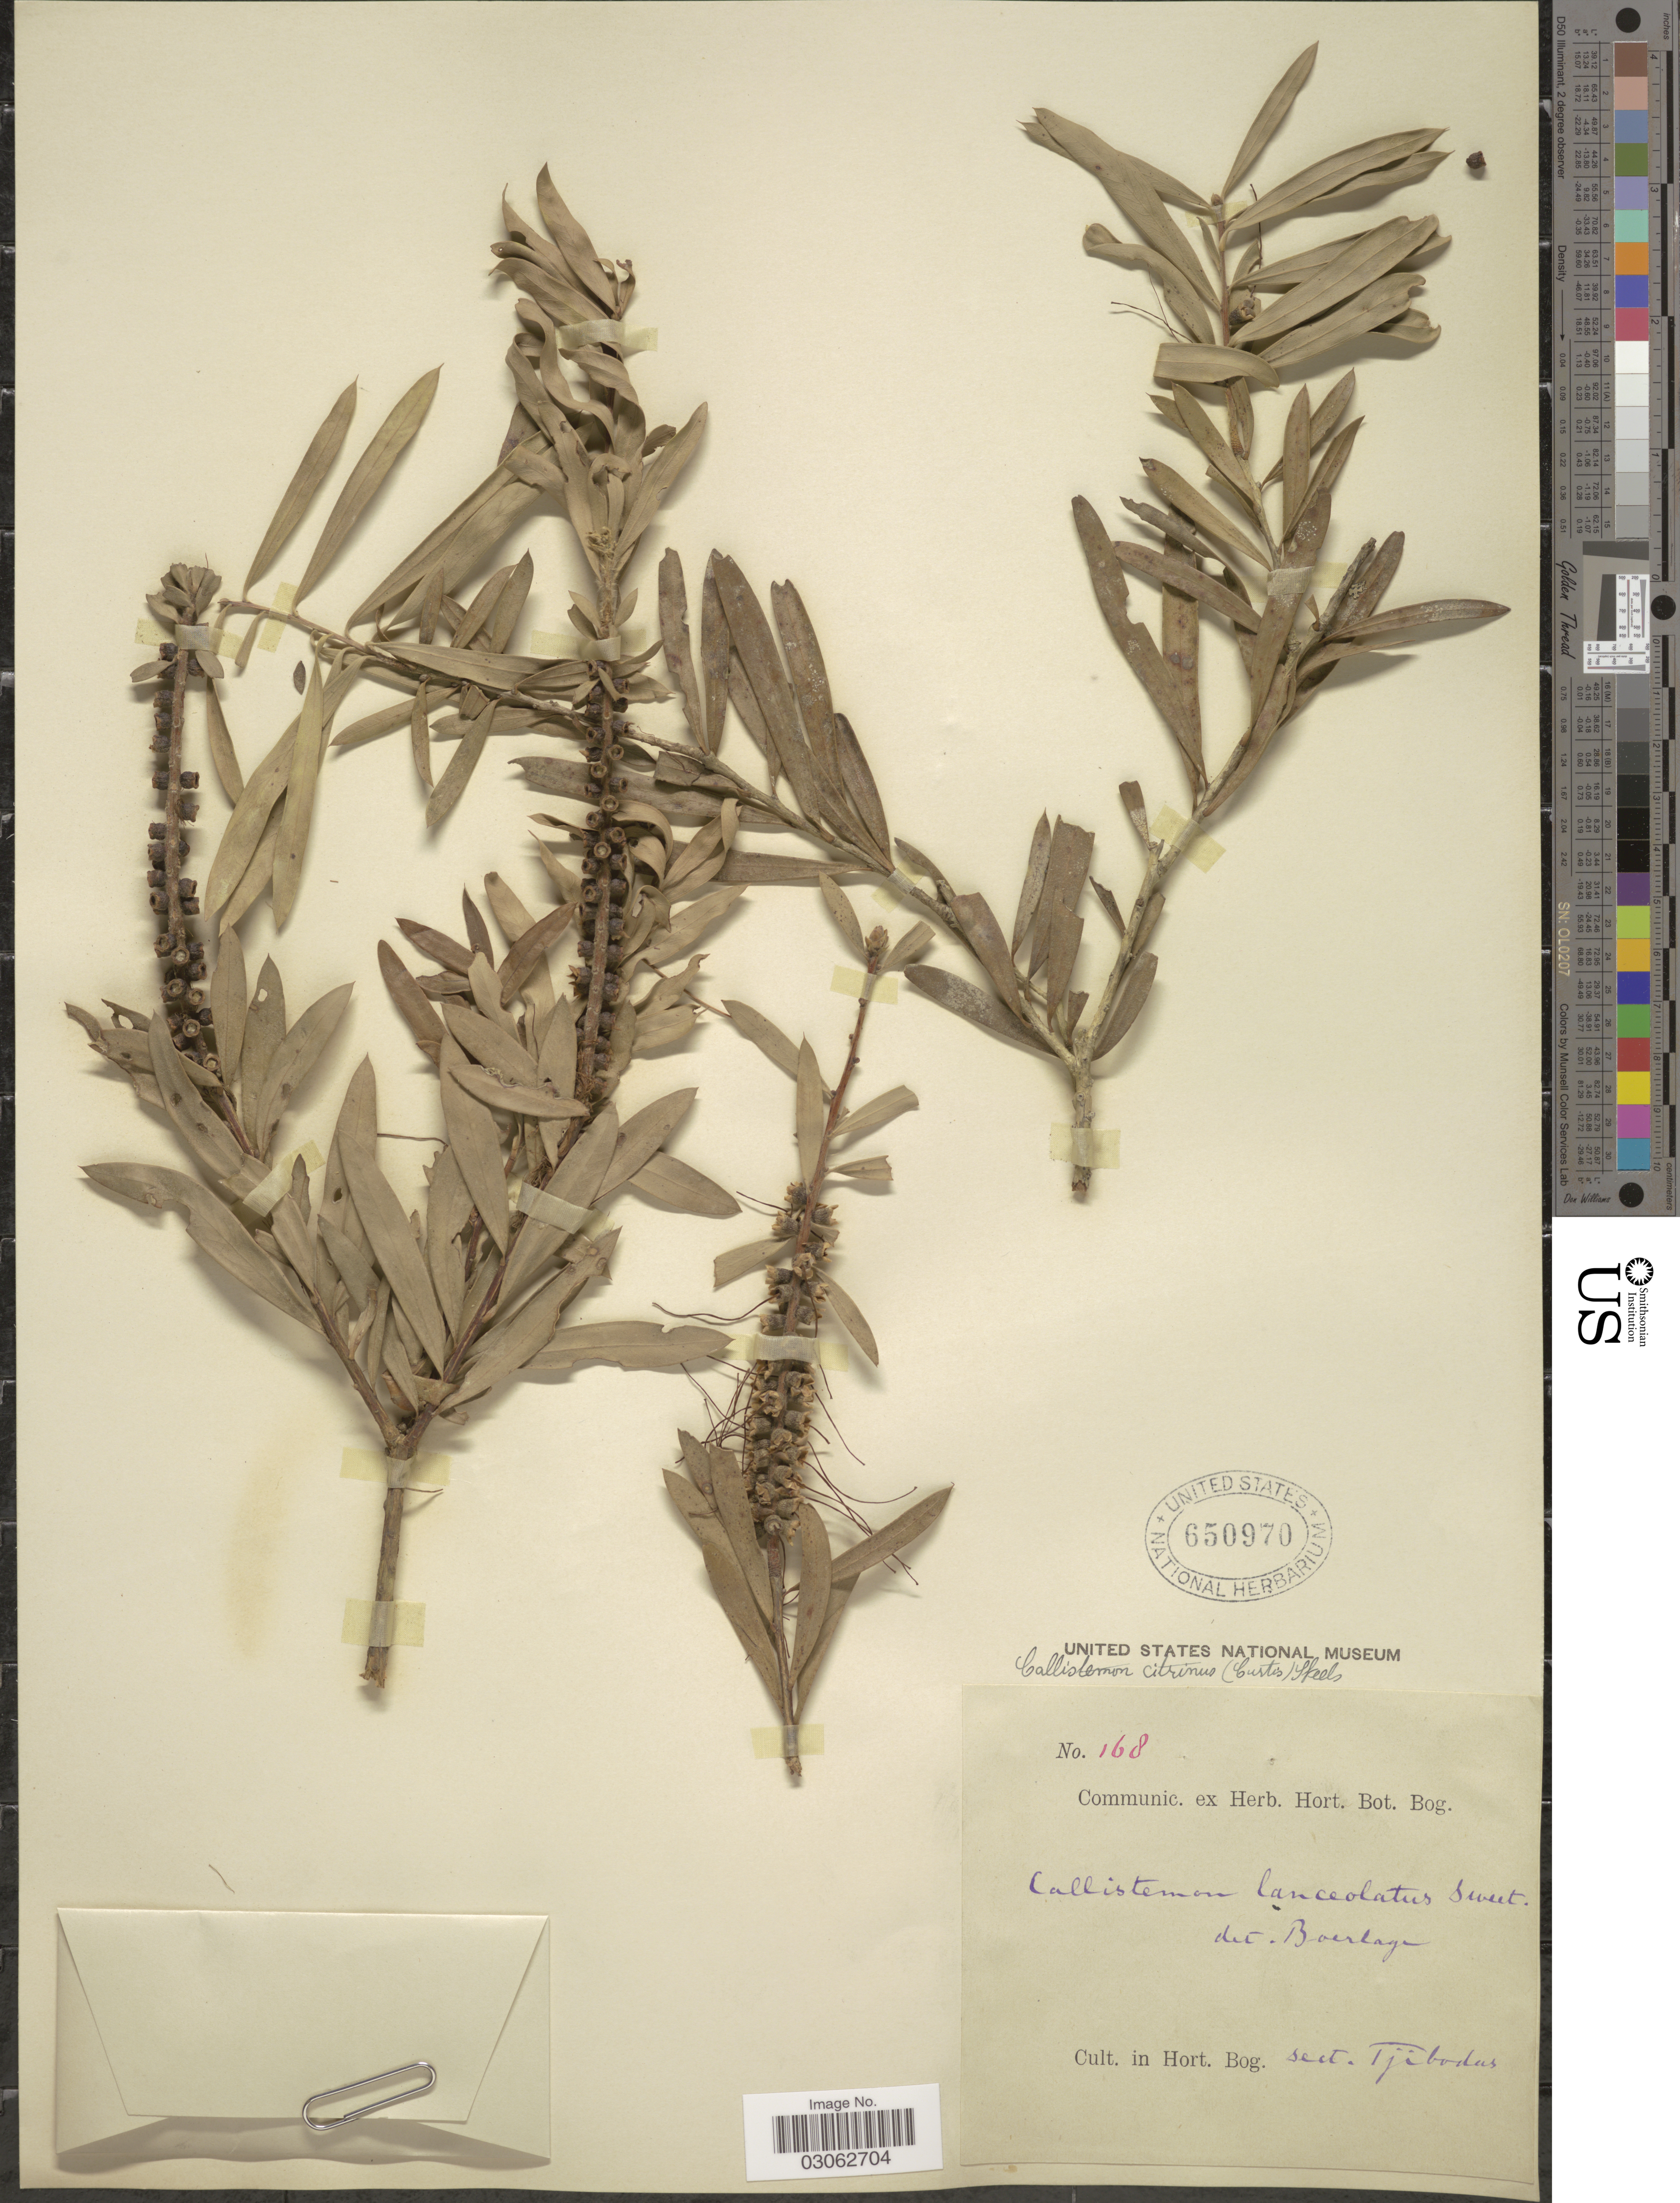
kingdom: Plantae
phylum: Tracheophyta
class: Magnoliopsida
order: Myrtales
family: Myrtaceae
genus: Callistemon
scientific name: Callistemon lanceolatus Colvill ex Sweet, nom. superfl.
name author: Colvill ex Sweet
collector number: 168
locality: Cult. in Hort. Bog. Sect. Tjibodas.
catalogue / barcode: US 650970